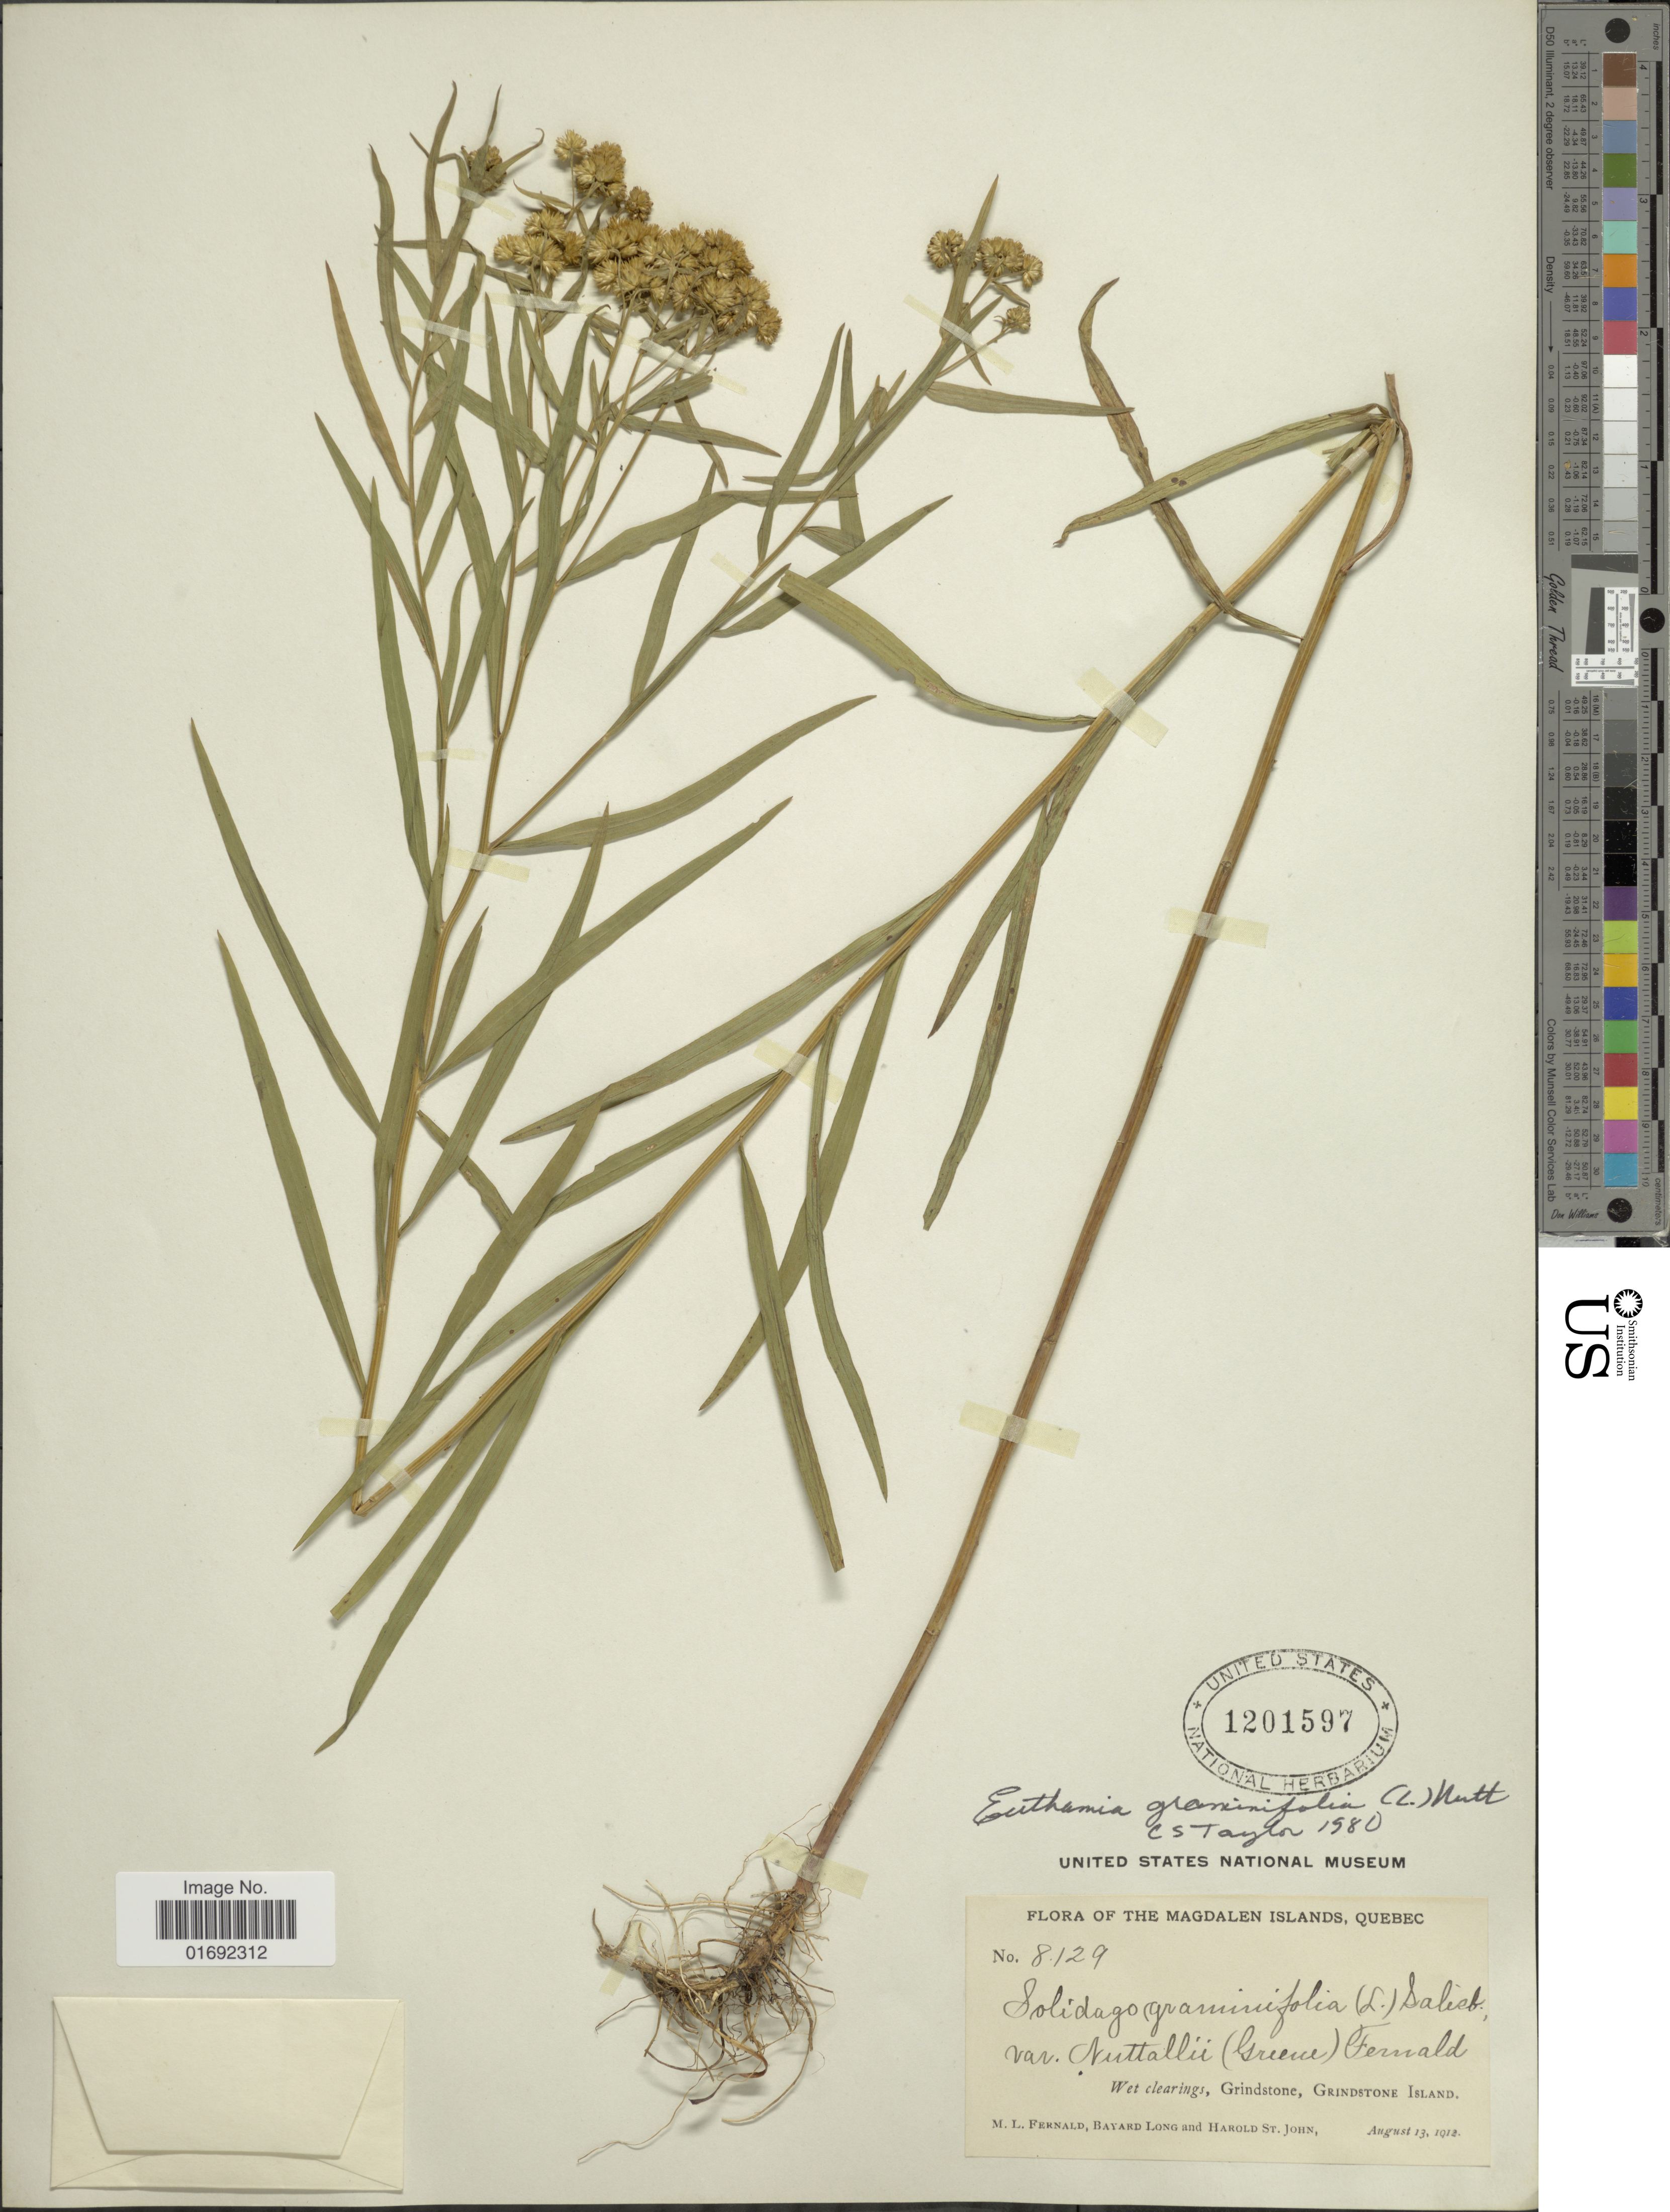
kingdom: Plantae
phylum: Tracheophyta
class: Magnoliopsida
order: Asterales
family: Asteraceae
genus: Euthamia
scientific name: Euthamia graminifolia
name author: (L.) Nutt.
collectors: M. L. Fernald, B. Long & H. St. John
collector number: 8129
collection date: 1912-08-13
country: Canada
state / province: Quebec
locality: The Magdalen Islands, Grindstone, Grindstone Island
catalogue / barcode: US 1201597